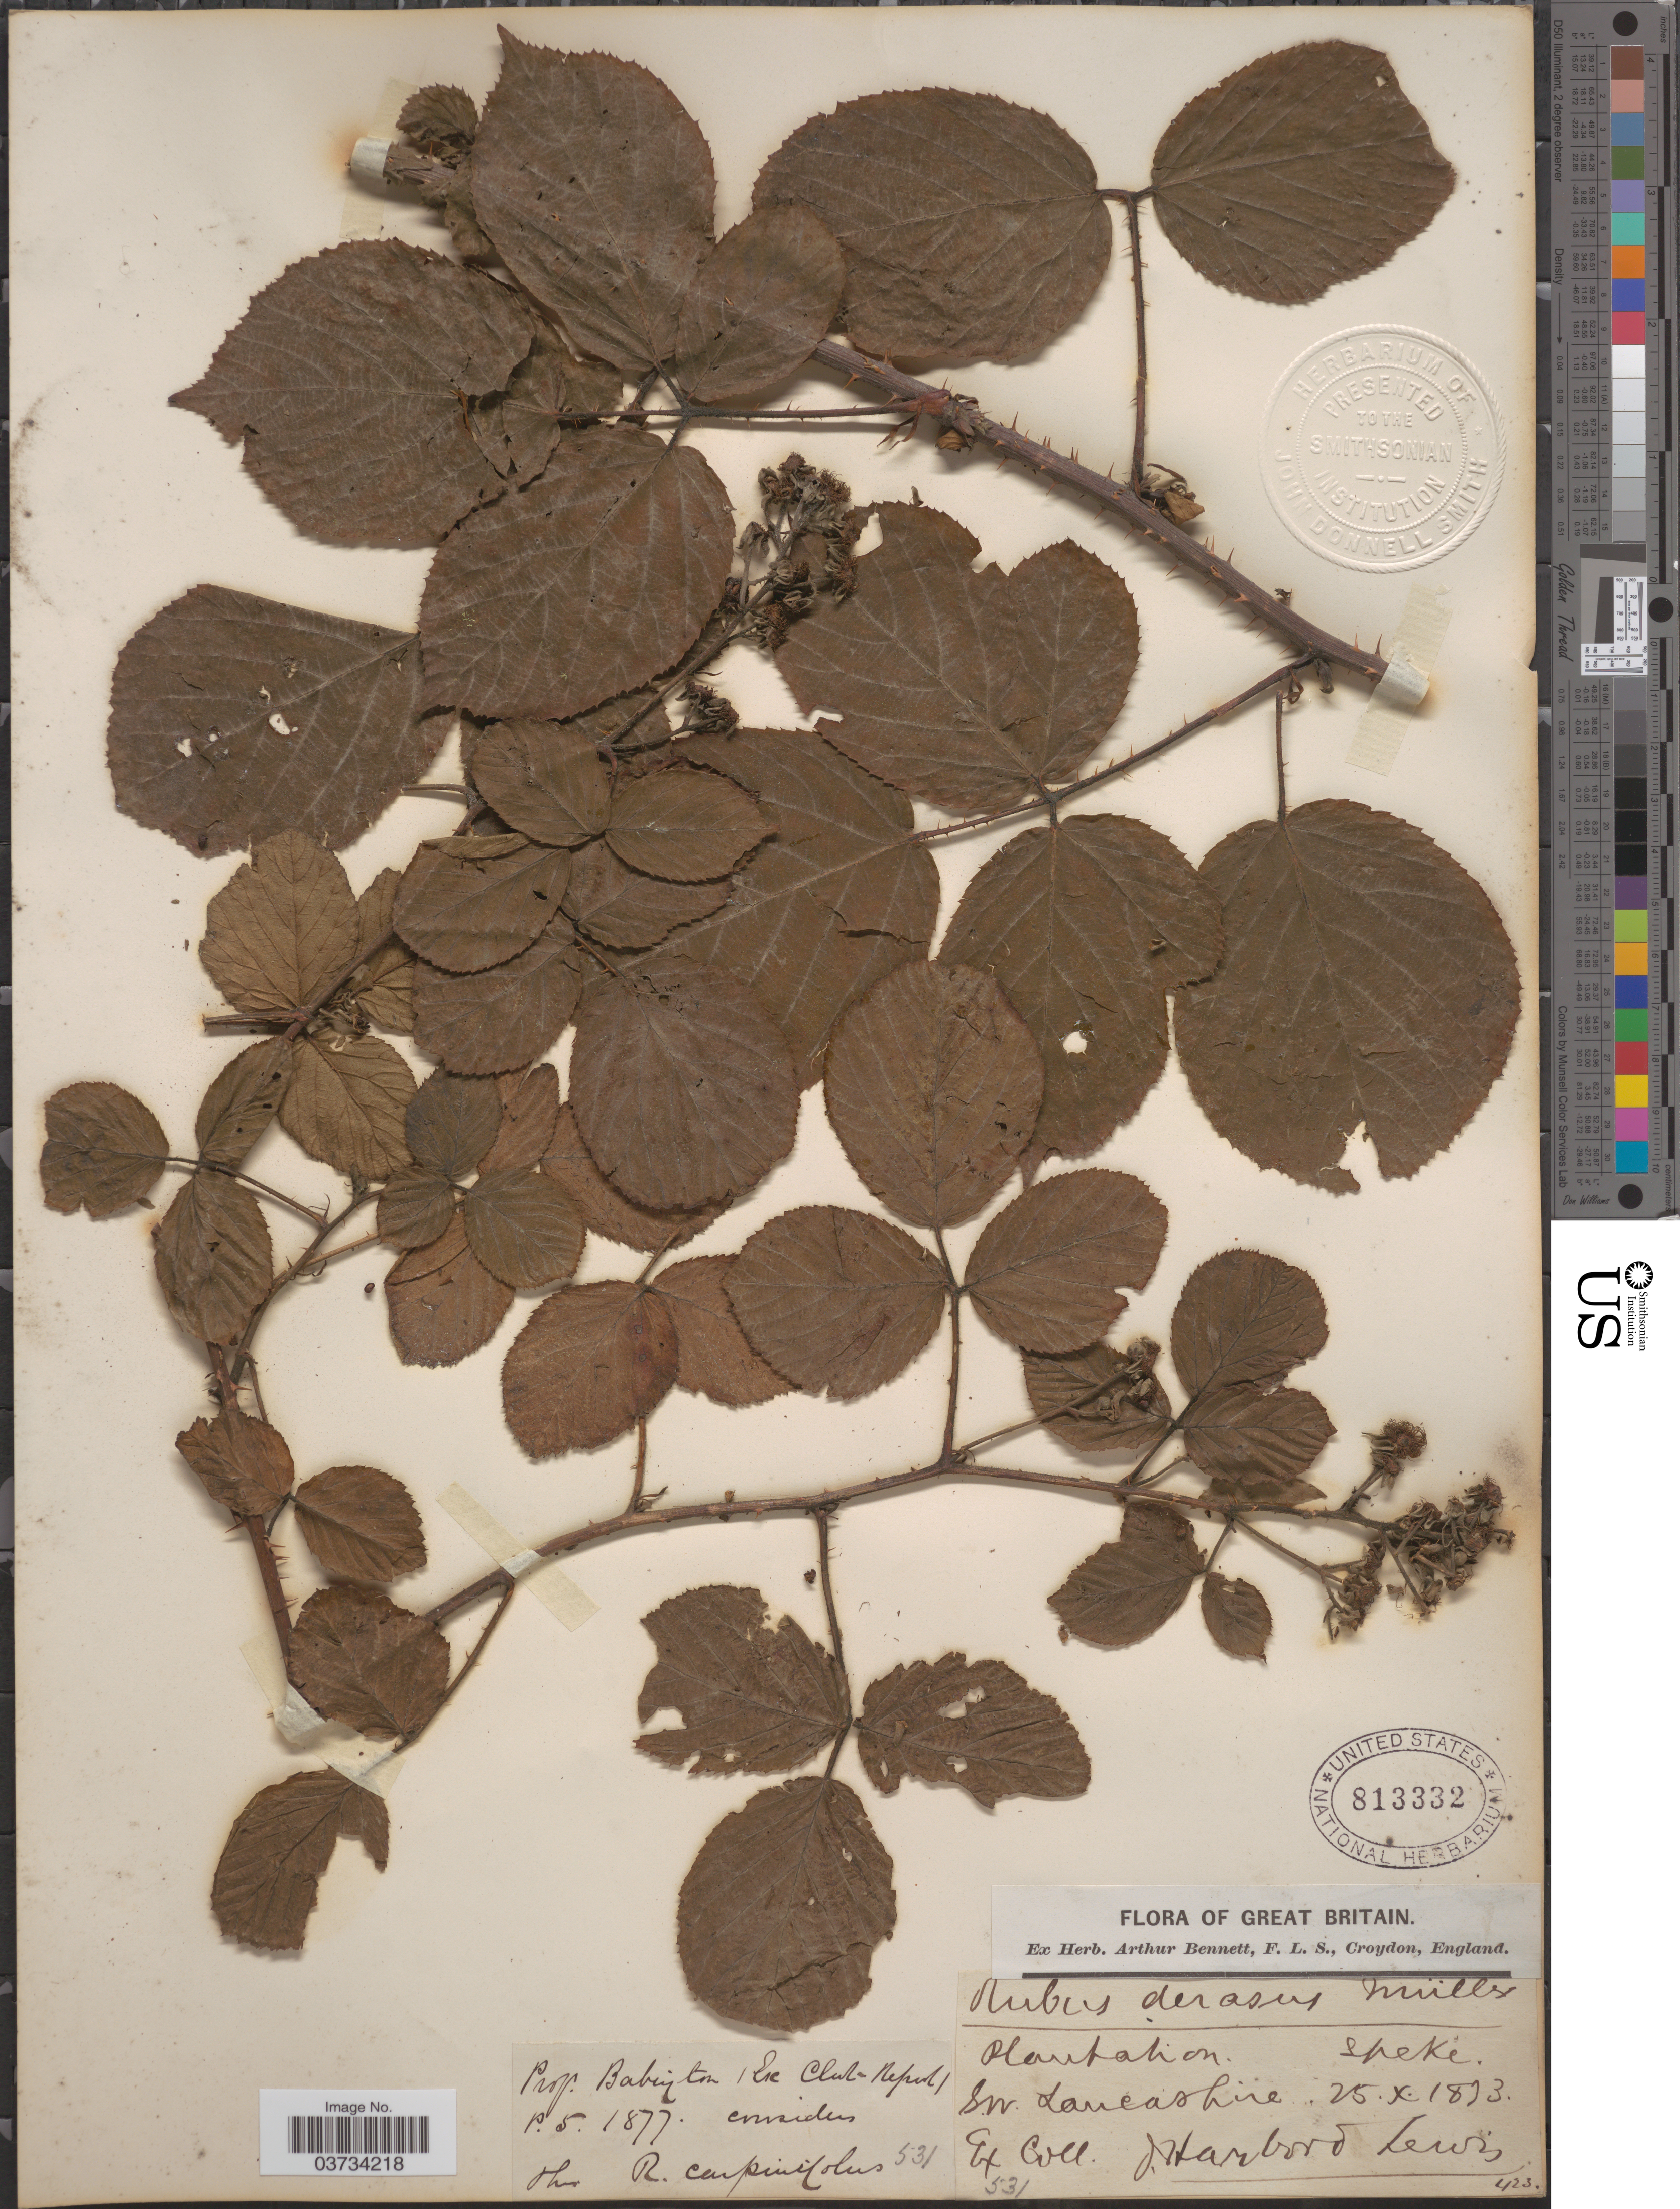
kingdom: Plantae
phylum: Tracheophyta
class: Magnoliopsida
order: Rosales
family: Rosaceae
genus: Rubus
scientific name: Rubus derasus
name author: Lefèvre & P.J. Müll.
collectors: J. Harbord Lewis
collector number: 531/423?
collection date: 1833-10-25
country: United Kingdom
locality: Great Britain. S.W. Lancashire.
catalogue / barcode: US 813332